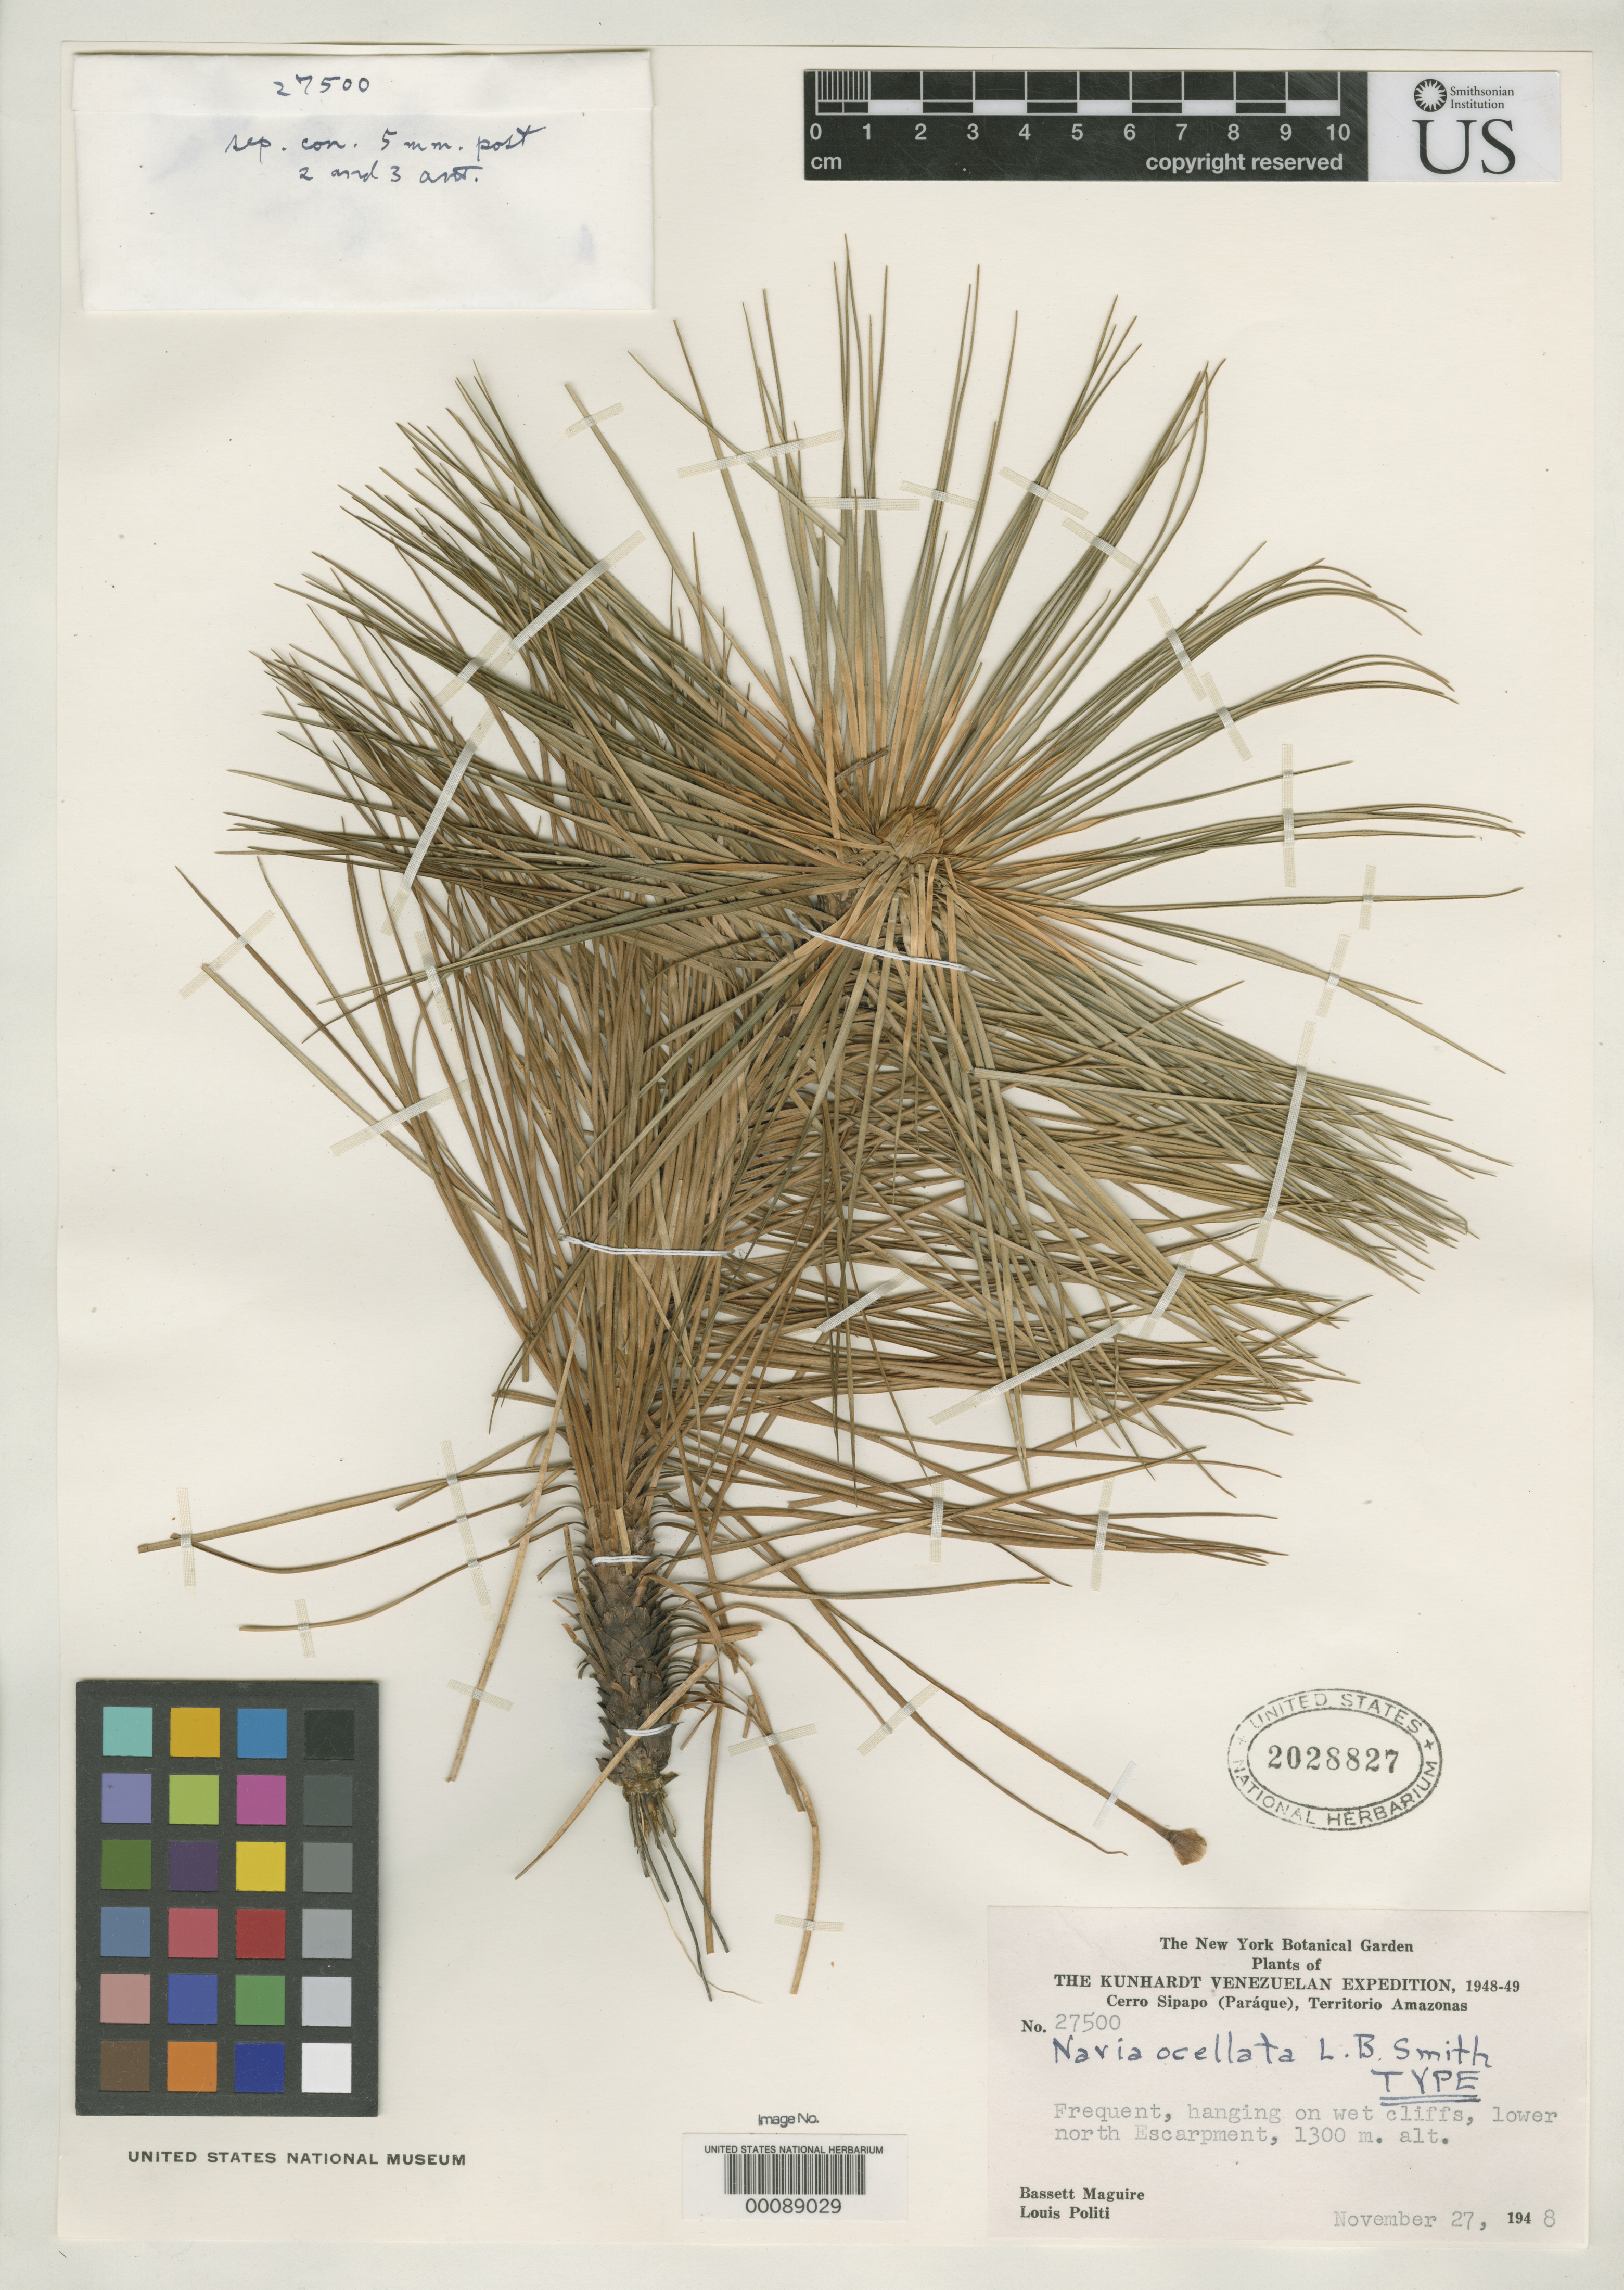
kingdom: Plantae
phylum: Tracheophyta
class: Liliopsida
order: Poales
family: Bromeliaceae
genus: Navia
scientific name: Navia ocellata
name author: L.B. Sm.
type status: Holotype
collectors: B. Maguire & L. Politi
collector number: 27500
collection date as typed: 27 Nov 1948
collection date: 1948-11-27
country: Venezuela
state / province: Amazonas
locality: Cerro Sipapo (Paraque), lower N escarpment.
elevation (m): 1300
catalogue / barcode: US 2028827